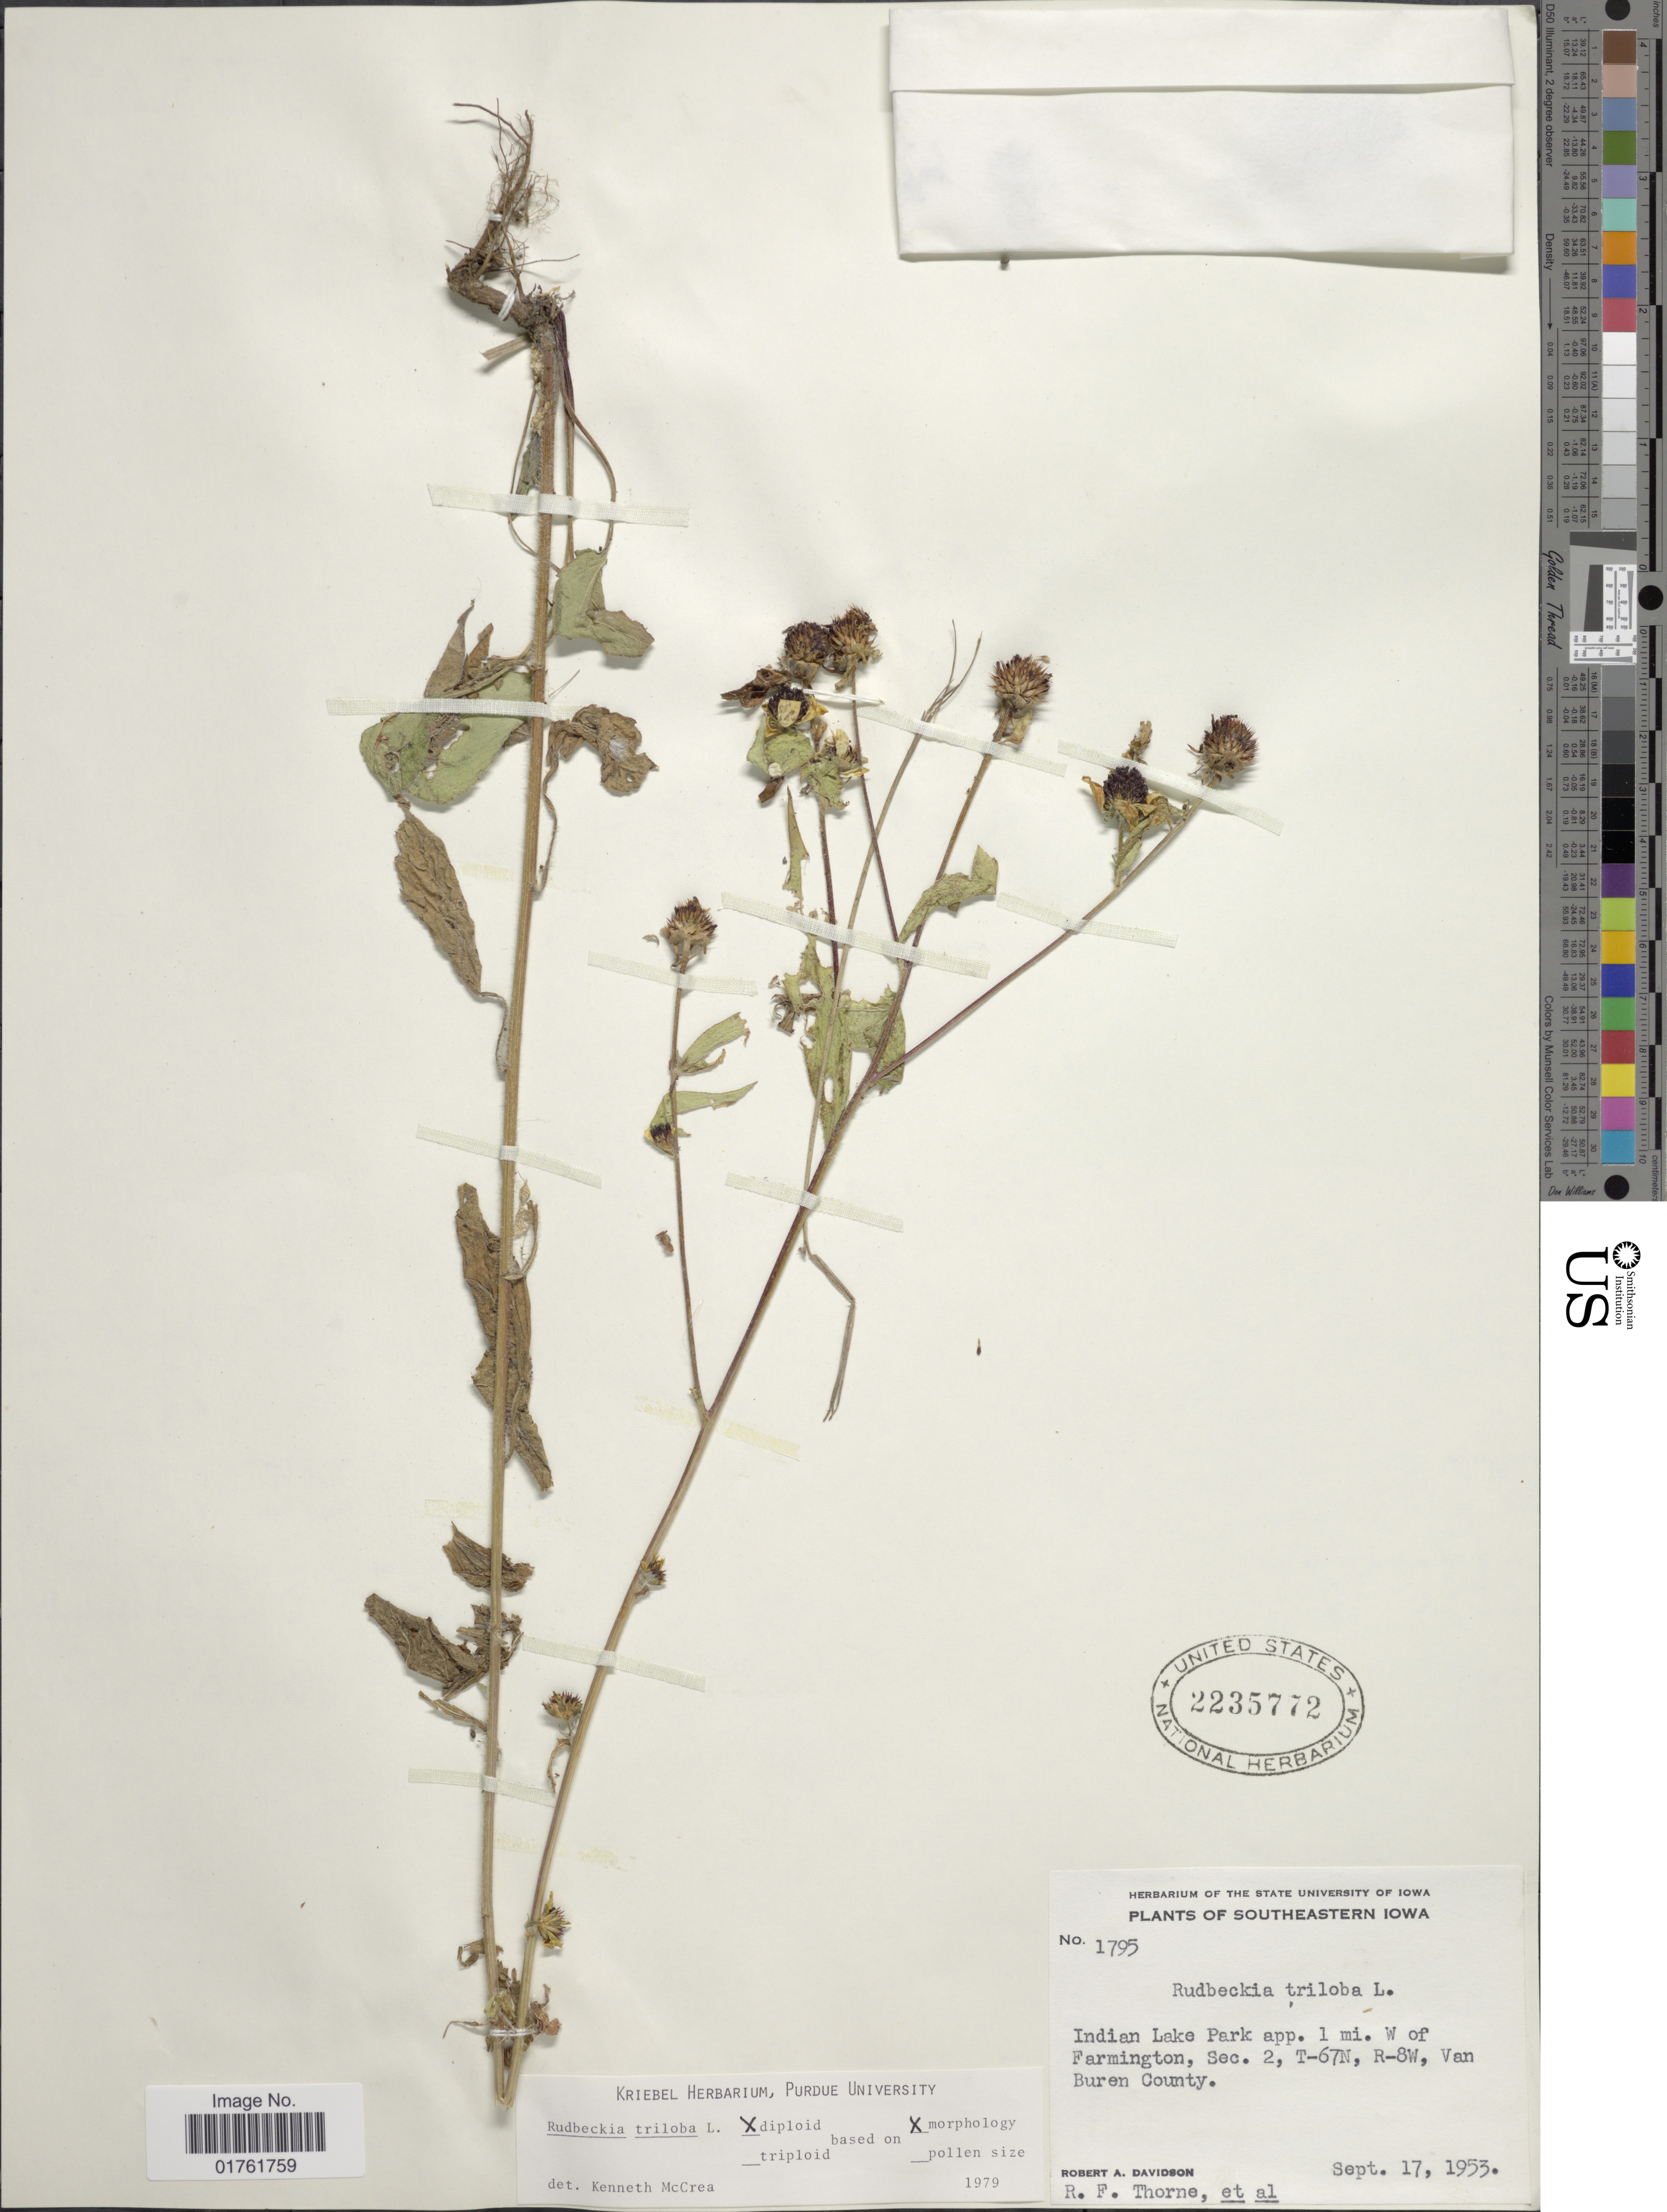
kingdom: Plantae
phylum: Tracheophyta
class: Magnoliopsida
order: Asterales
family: Asteraceae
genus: Rudbeckia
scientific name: Rudbeckia triloba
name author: L.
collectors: R. A. Davidson, R. F. Thorne & et al.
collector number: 1795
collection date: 1953-09-17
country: United States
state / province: Iowa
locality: Southeastern Iowa, Indian Lake Park app. 1 mi W of Farmington, Sec. 2, T-67N, R-8W, Van Buren County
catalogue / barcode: US 2235772